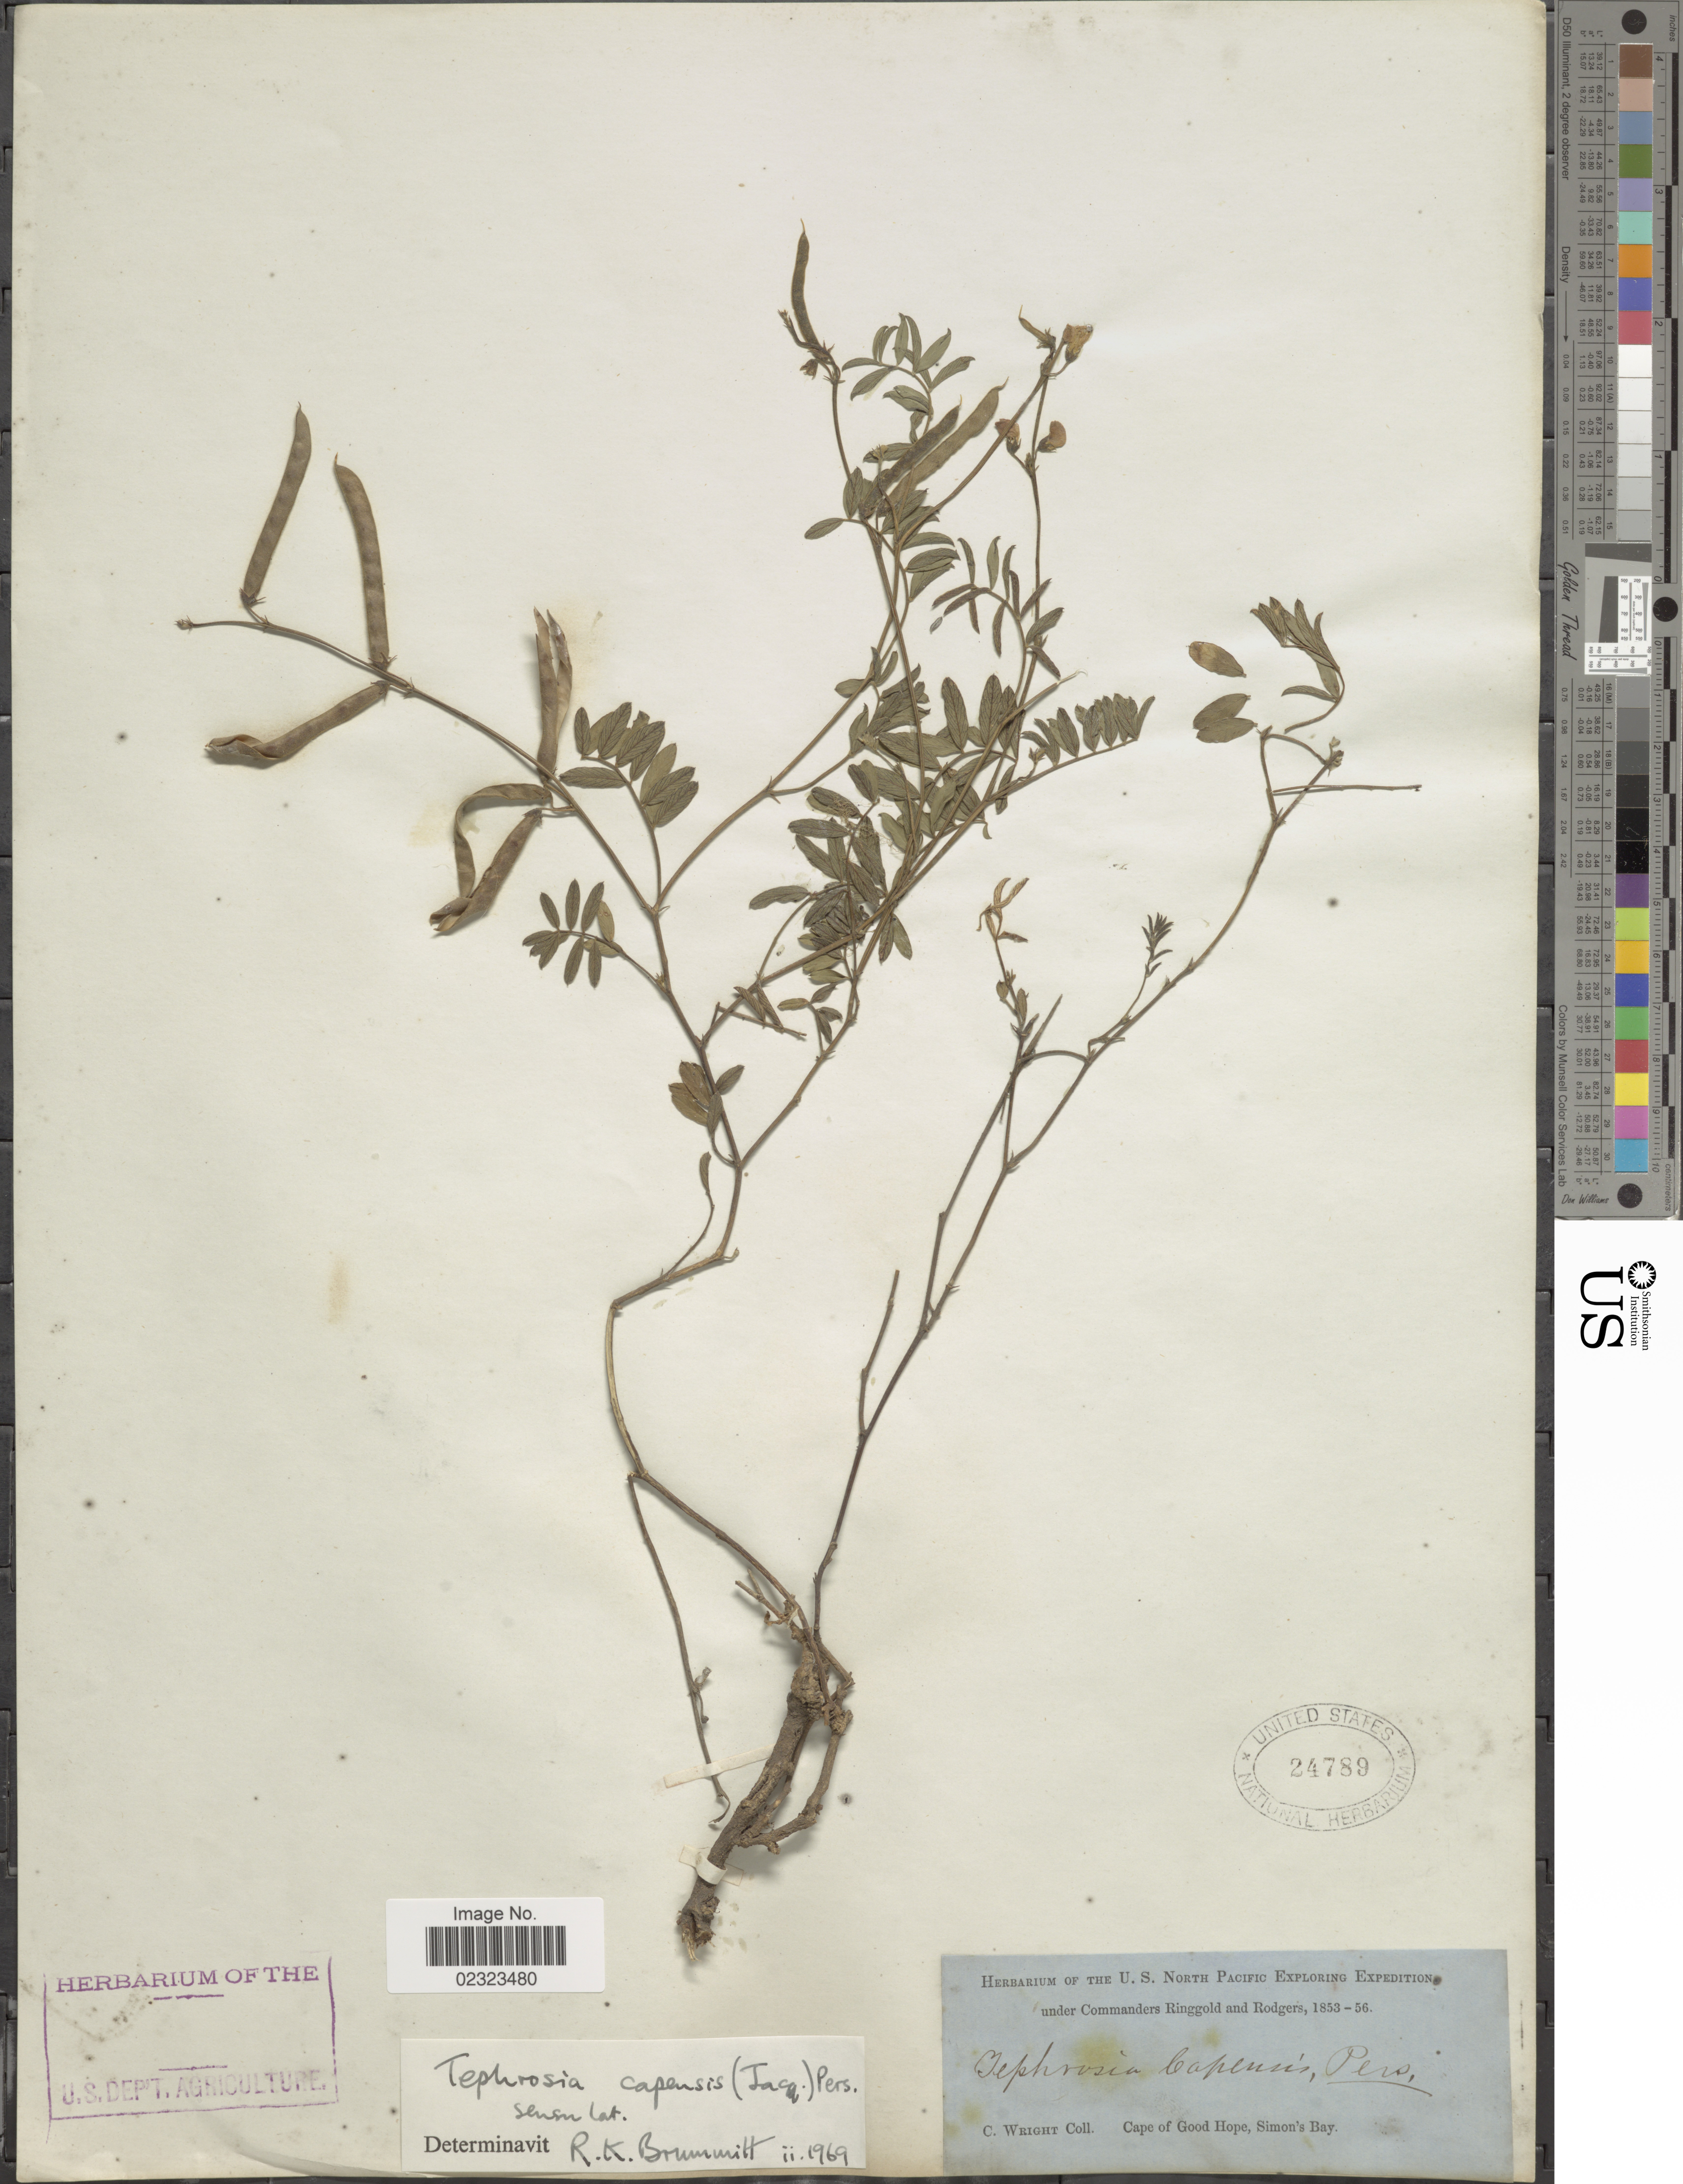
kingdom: Plantae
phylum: Tracheophyta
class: Magnoliopsida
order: Fabales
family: Fabaceae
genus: Tephrosia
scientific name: Tephrosia capensis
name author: (Jacq.) Pers.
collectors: C. Wright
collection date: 1853/1856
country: South Africa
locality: Cape of Good Hope, Simon's Bay, North Pacific.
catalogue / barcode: US 24789